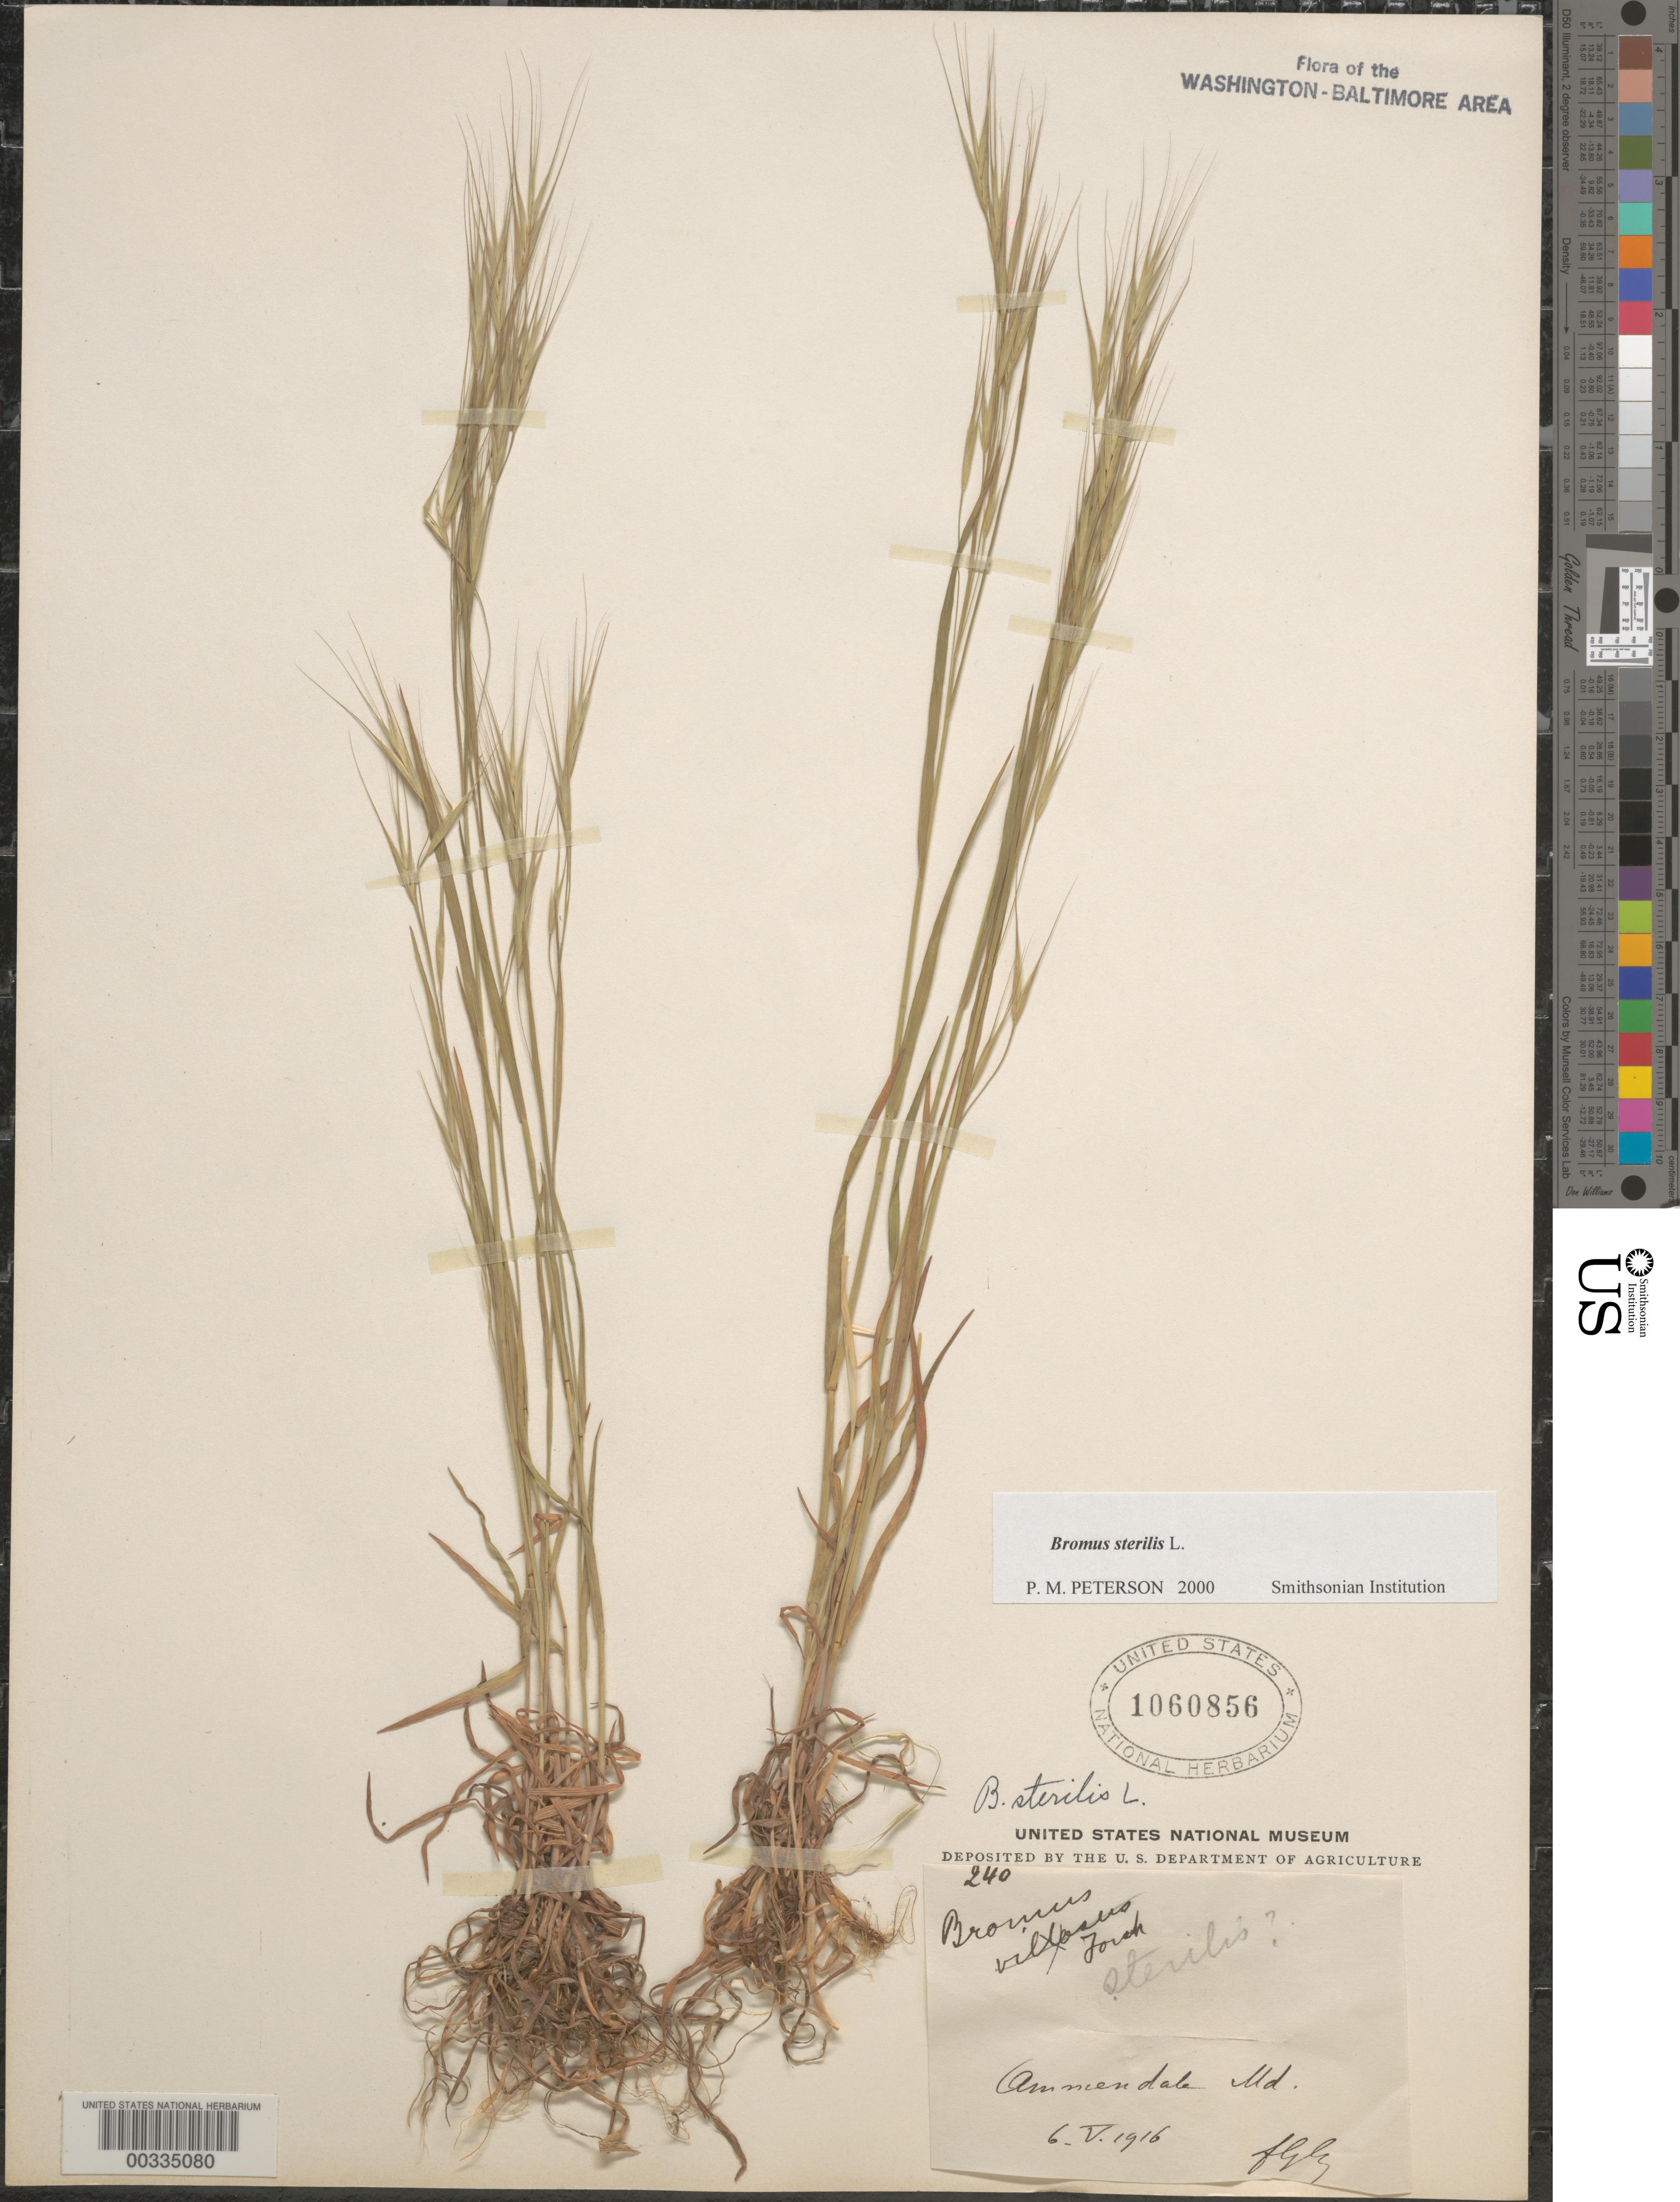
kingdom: Plantae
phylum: Tracheophyta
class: Liliopsida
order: Poales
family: Poaceae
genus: Bromus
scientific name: Bromus sterilis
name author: L.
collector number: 240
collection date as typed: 06 May 1916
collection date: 1916-05-06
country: United States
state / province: Maryland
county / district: Prince George's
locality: Ammendale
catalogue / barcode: US 1060856